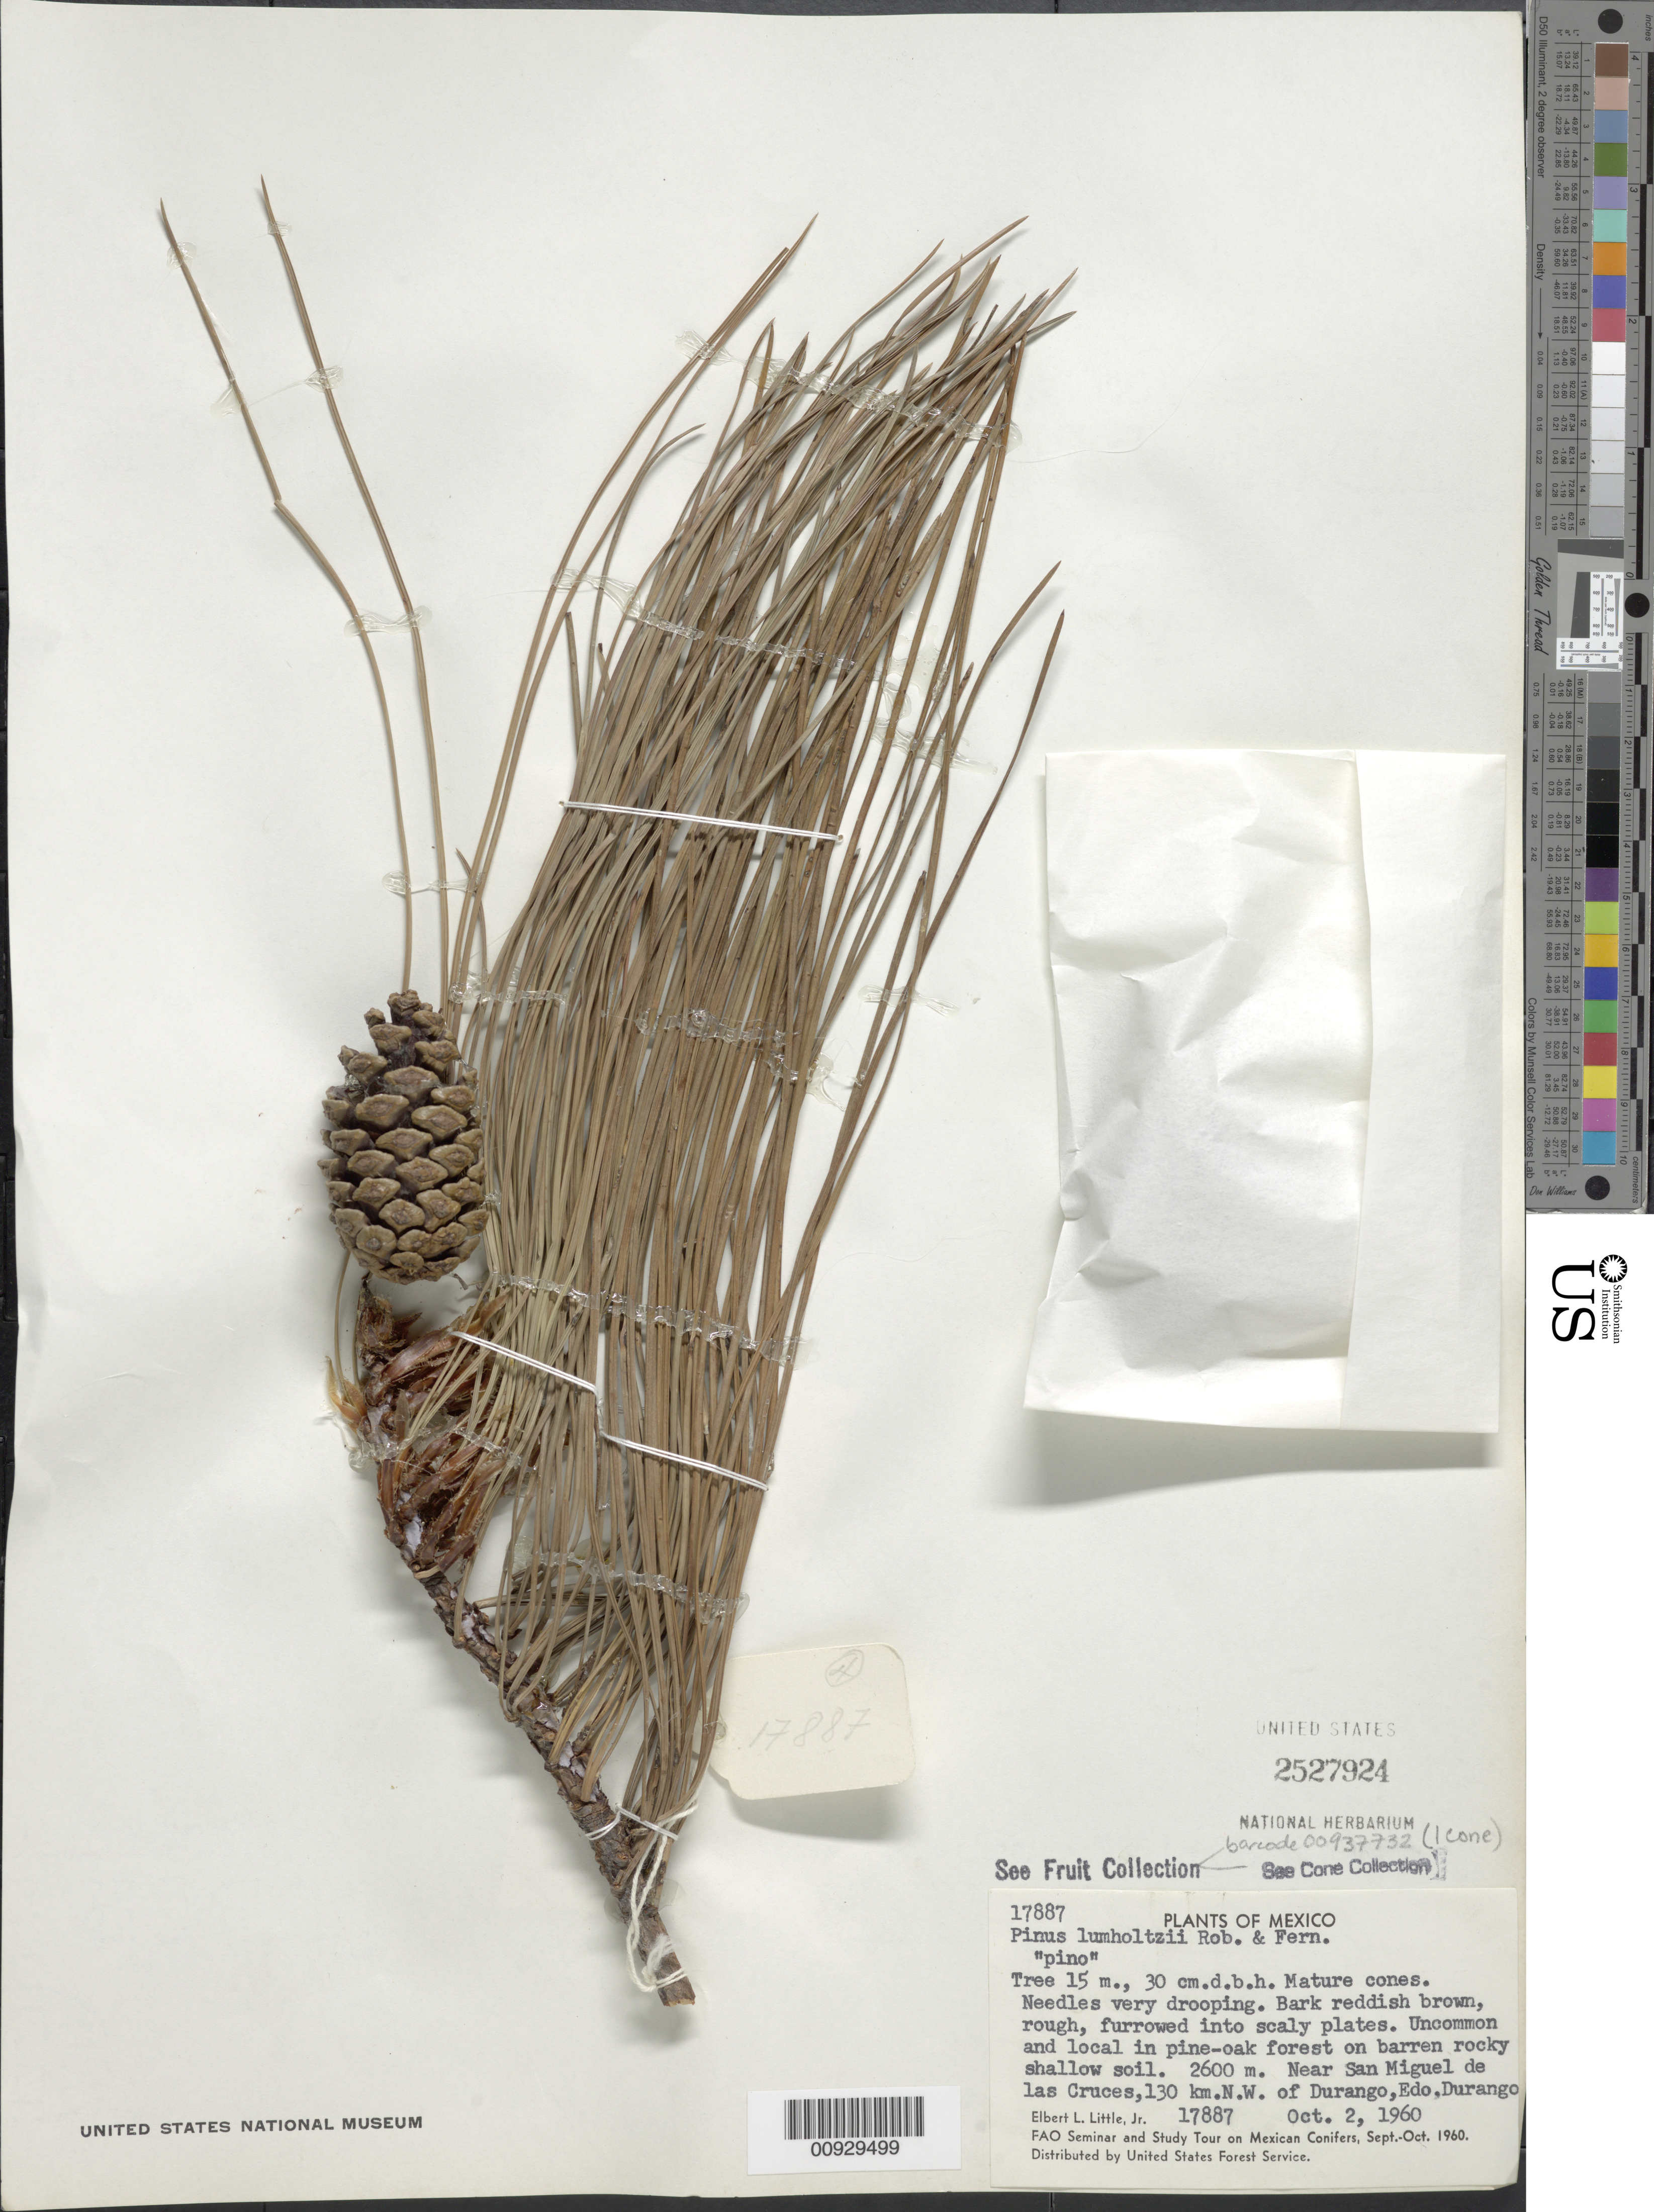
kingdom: Plantae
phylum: Tracheophyta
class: Pinopsida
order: Pinales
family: Pinaceae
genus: Pinus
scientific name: Pinus lumholtzii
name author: B.L. Rob. & Fernald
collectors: E. L. Little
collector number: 17887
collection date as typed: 02 Oct 1960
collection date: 1960-10-02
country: Mexico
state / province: Durango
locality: Near San Miguel de las Cruces, 130 km. NW of Durango.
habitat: Uncommon and local in pine-oak forest barren rocky shallow soil.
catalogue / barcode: US 2527924